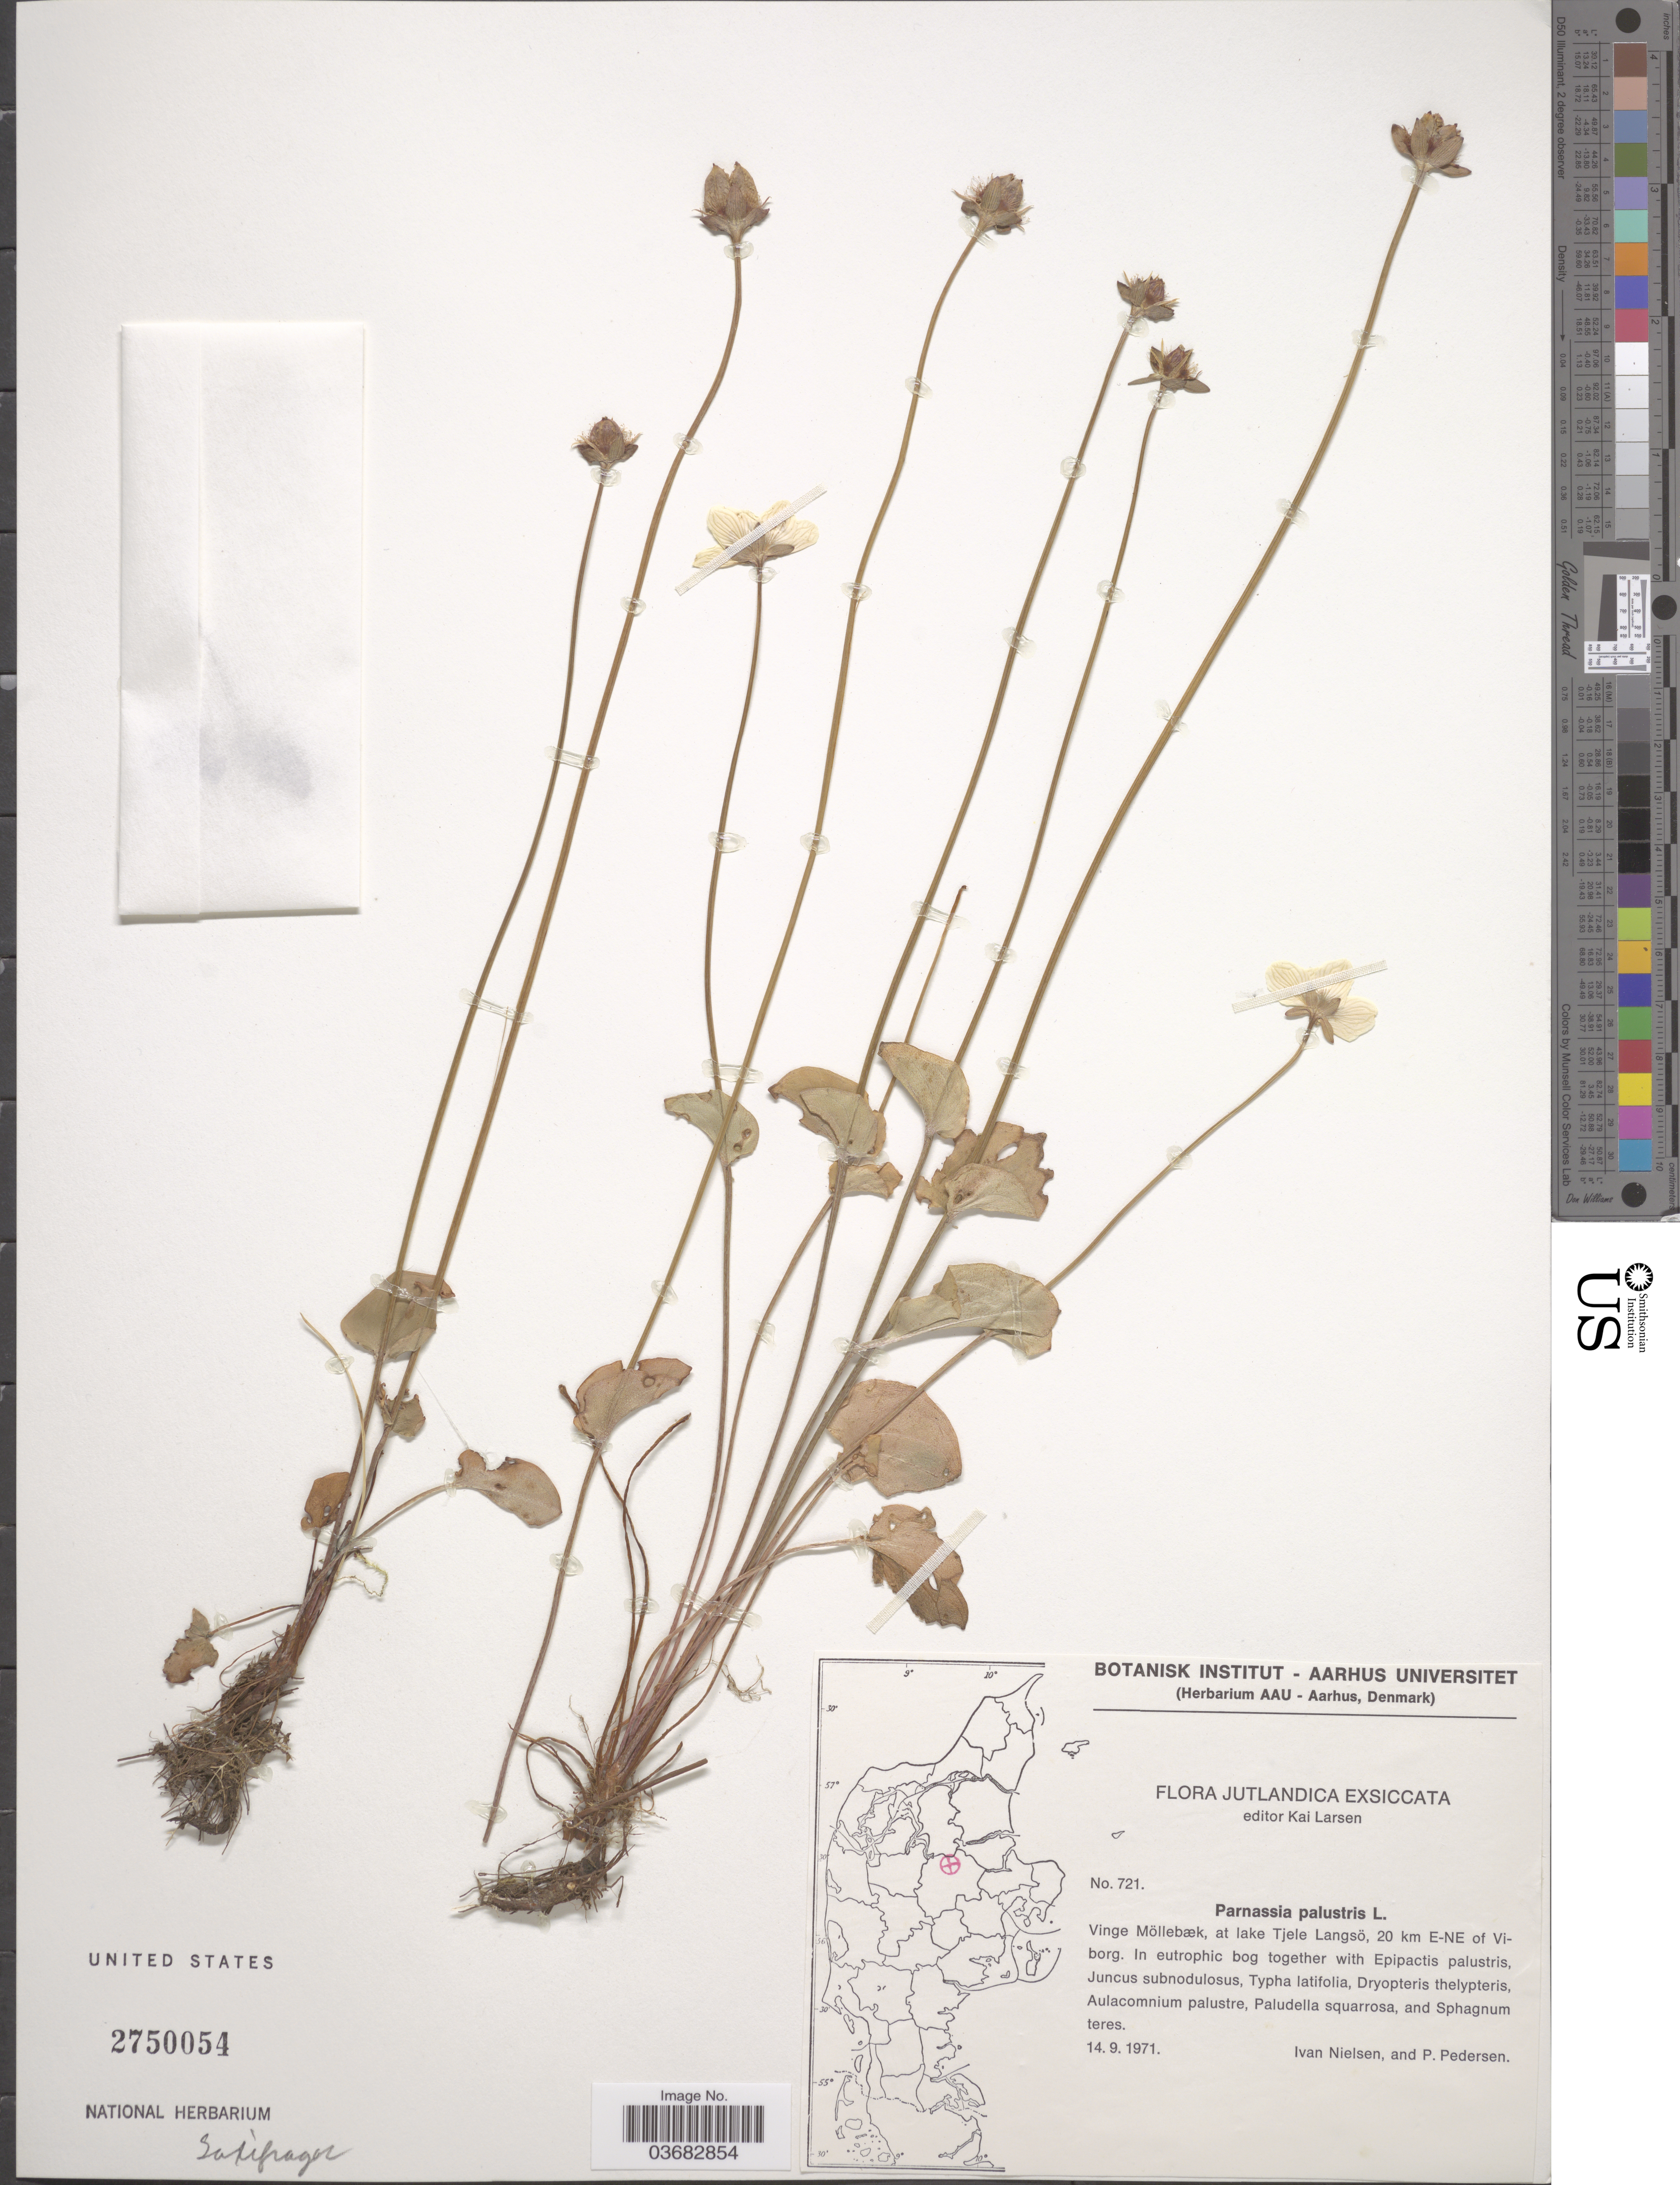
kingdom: Plantae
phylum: Tracheophyta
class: Magnoliopsida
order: Celastrales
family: Parnassiaceae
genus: Parnassia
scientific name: Parnassia palustris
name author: L.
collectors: I. C. Nielsen & P. Pedersen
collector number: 721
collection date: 1971-09-14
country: Denmark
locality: Jutlandica. Vinge Möllebæk, at lake Tjele Langsö, 20 km E-NE of Viborg.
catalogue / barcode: US 2750054